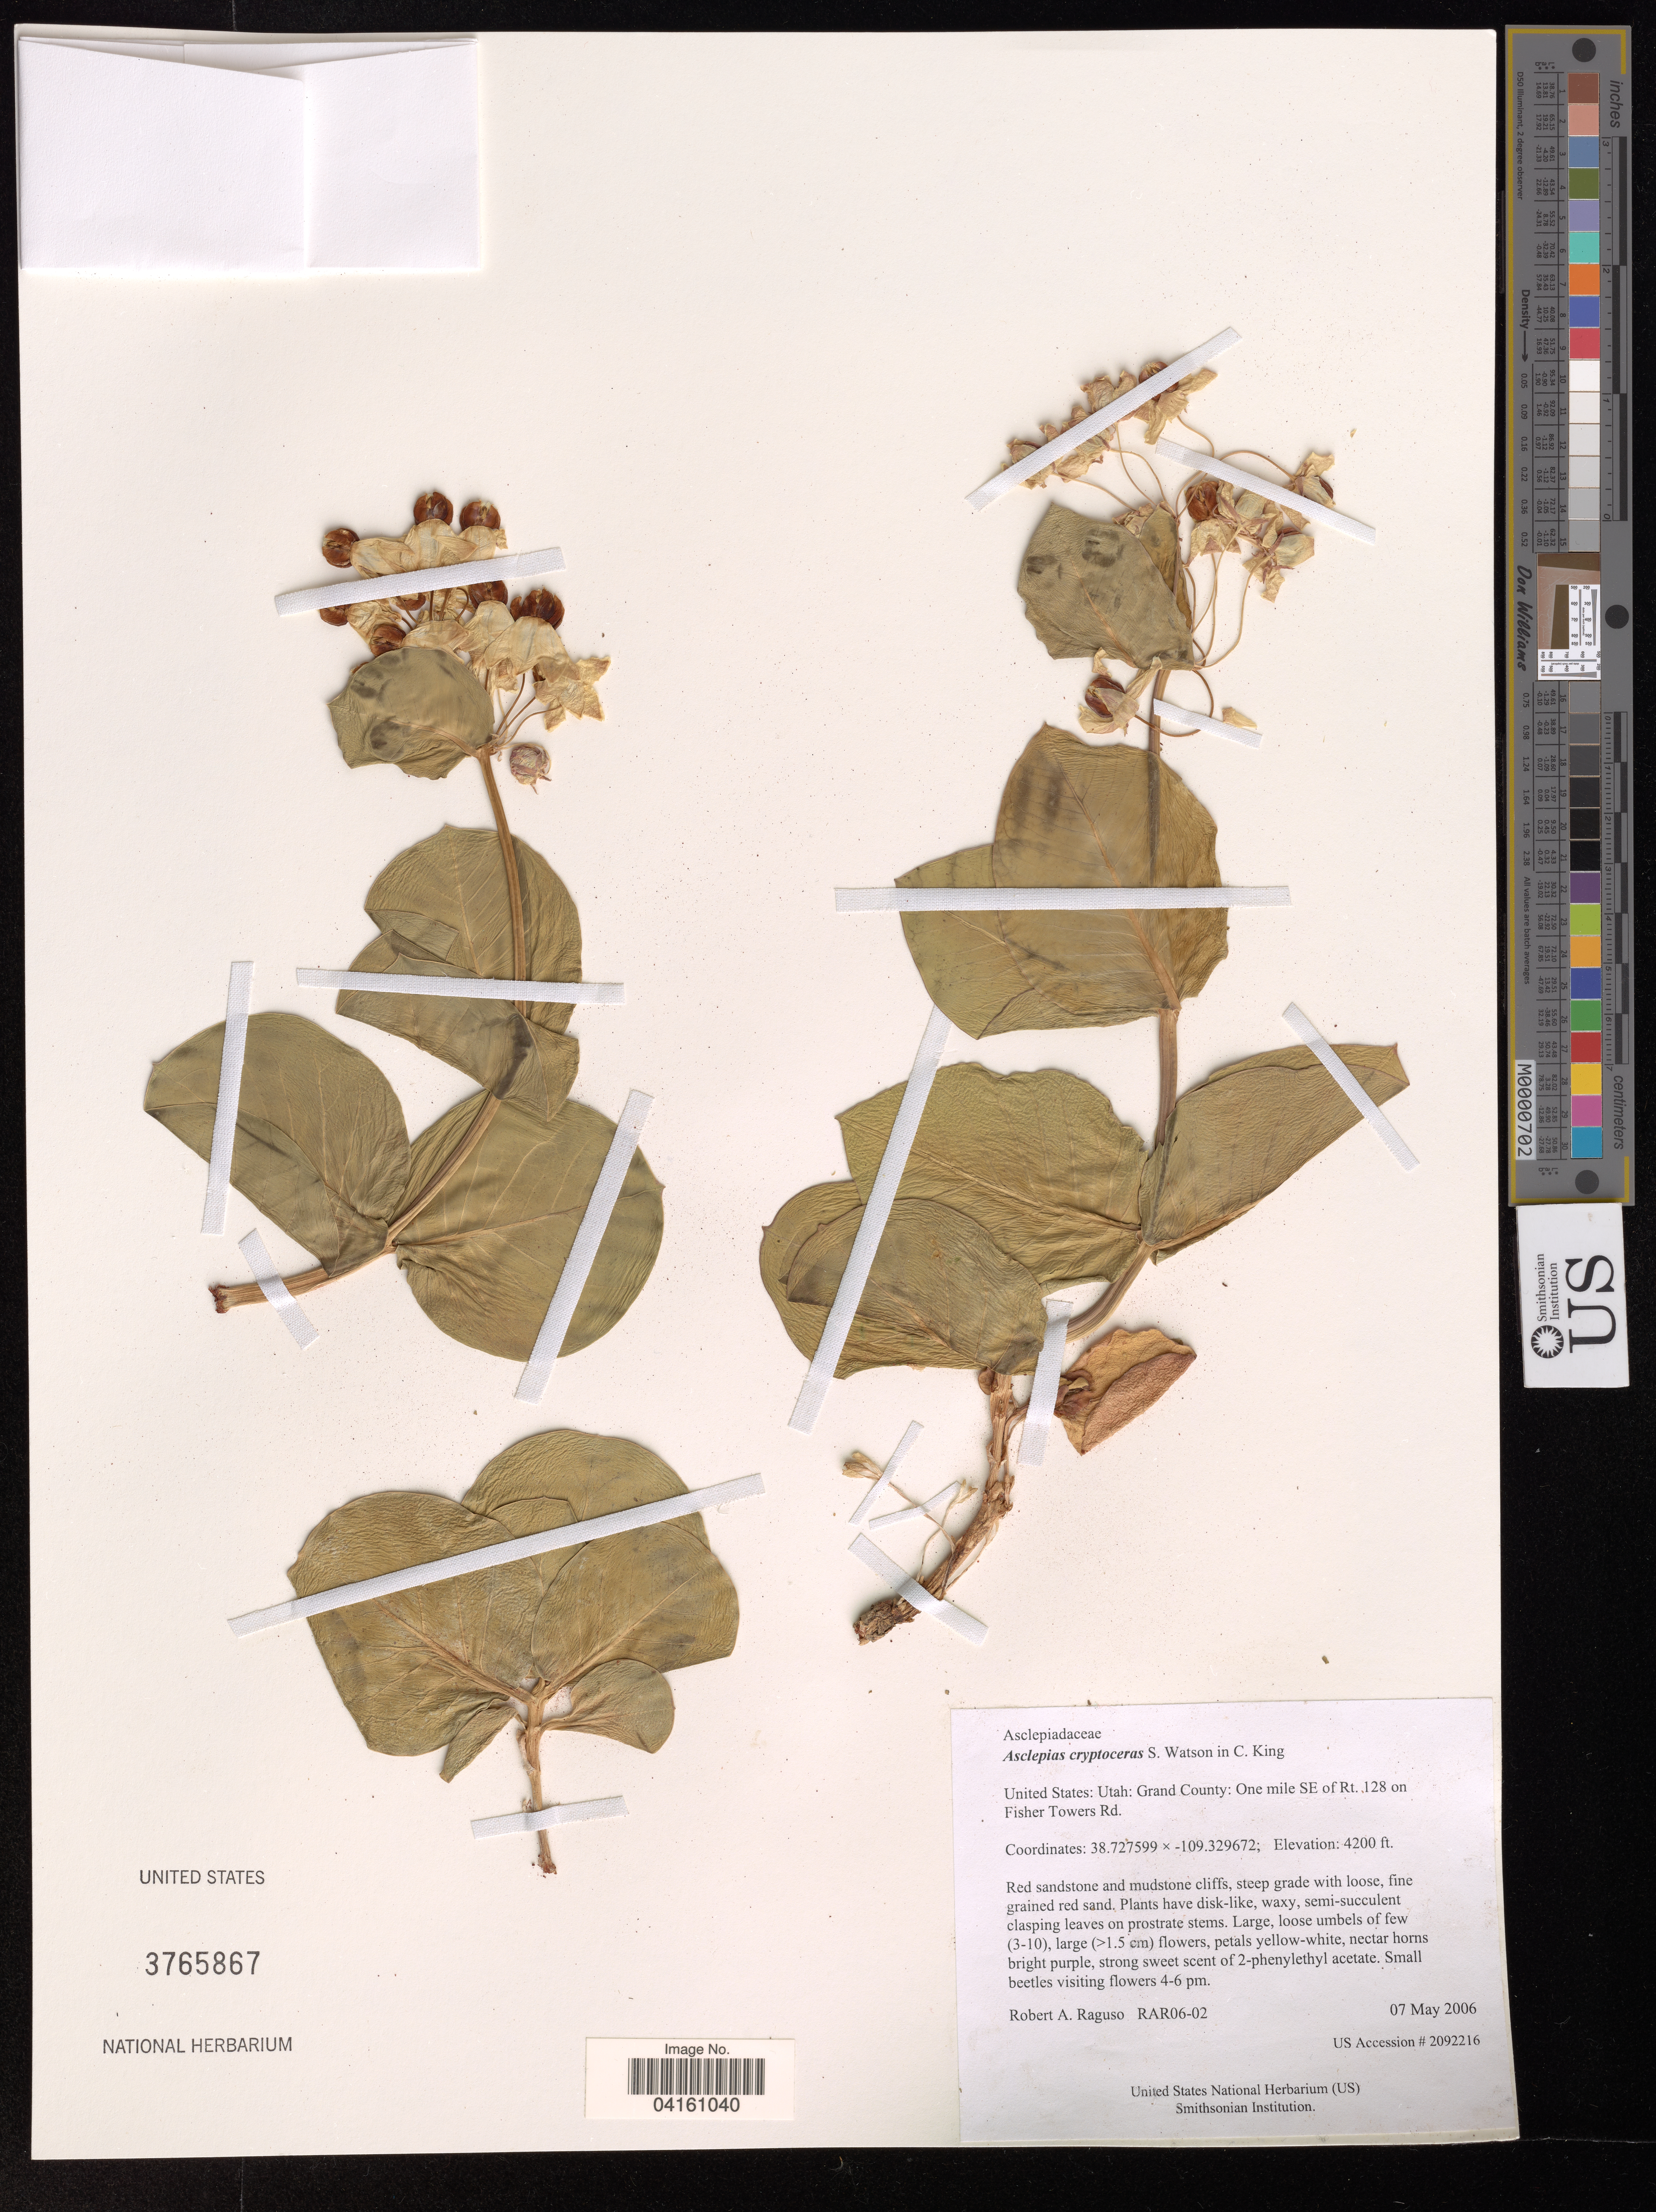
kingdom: Plantae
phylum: Tracheophyta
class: Magnoliopsida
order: Gentianales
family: Apocynaceae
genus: Asclepias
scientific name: Asclepias cryptoceras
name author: S. Watson in C. King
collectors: R. Raguso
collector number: RAR06-02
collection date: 2006-05-07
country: United States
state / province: Utah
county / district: Grand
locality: One mile SE of Rt. 128 on Fisher Towers Rd.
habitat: Red sandstone and mudstone cliffs, steep grade with loose, fine grained red sand.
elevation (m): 1280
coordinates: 38.727599, -109.329672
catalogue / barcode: US 3765867